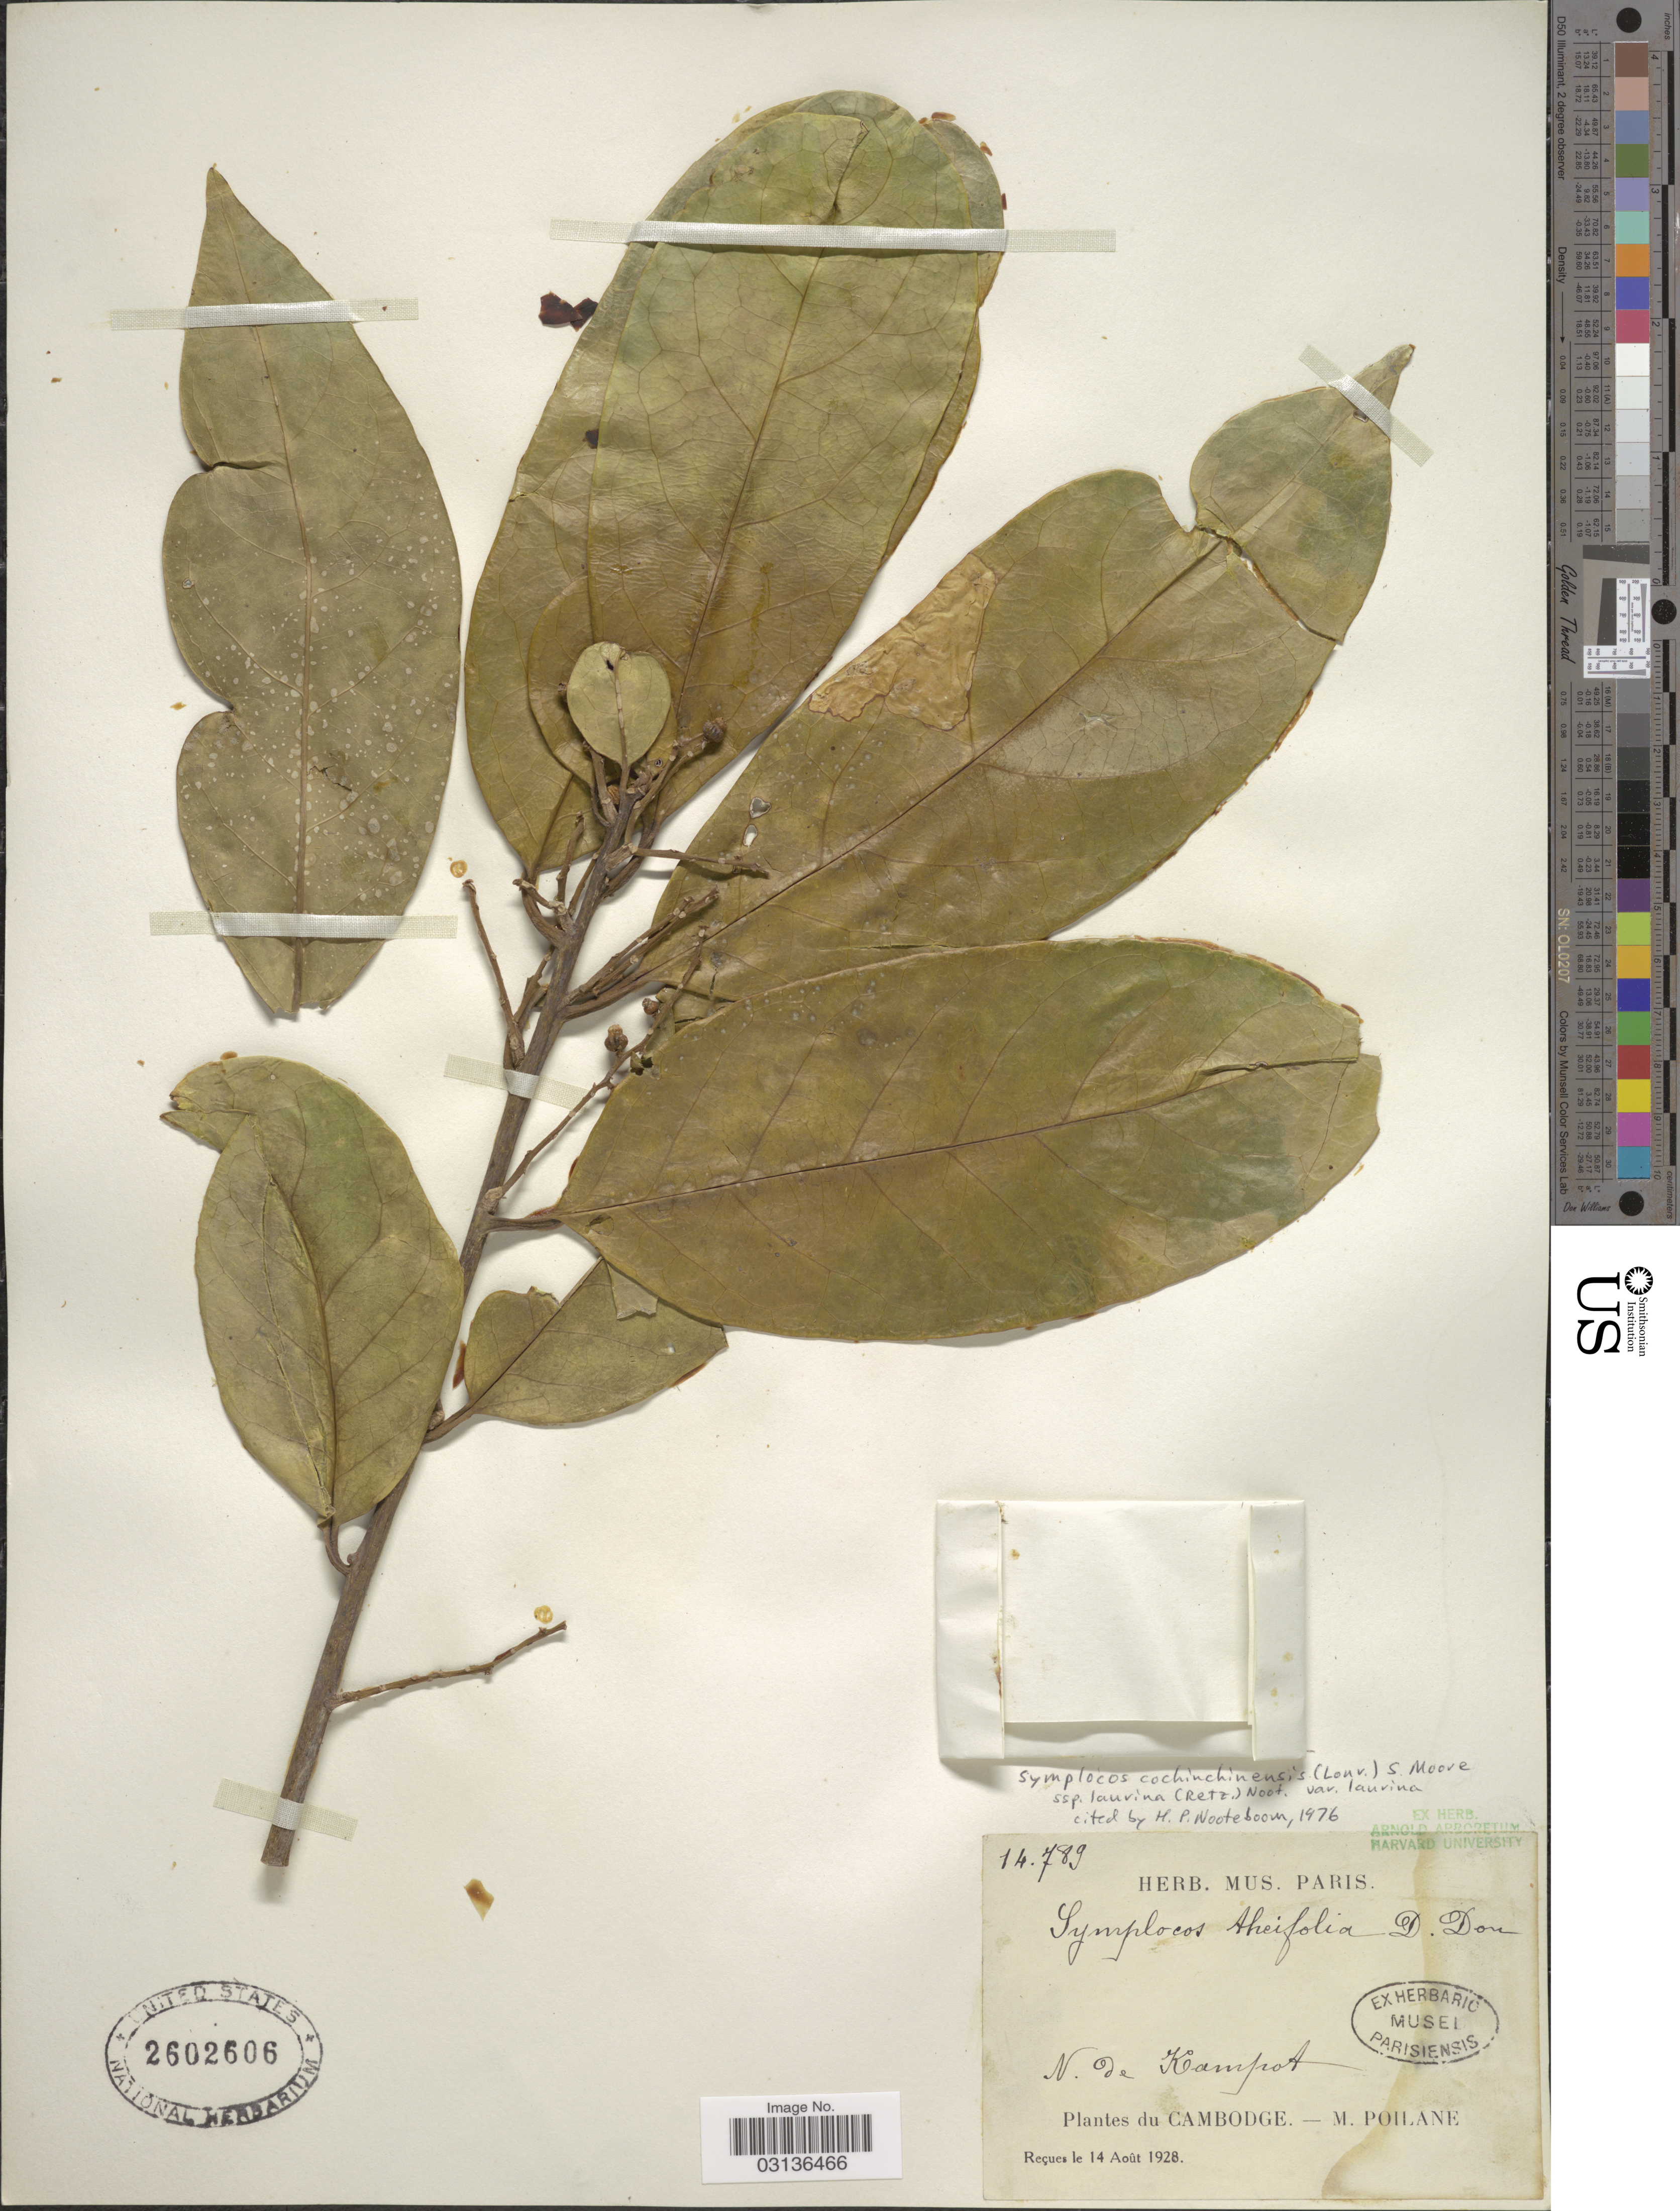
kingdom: Plantae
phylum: Tracheophyta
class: Magnoliopsida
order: Ericales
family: Symplocaceae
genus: Symplocos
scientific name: Symplocos cochinchinensis subsp. laurina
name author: (Retz.) Noot.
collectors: M. Poilane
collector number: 14789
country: Cambodia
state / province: Kâmpât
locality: N. e Kampot. Cambodge.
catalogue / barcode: US 2602606